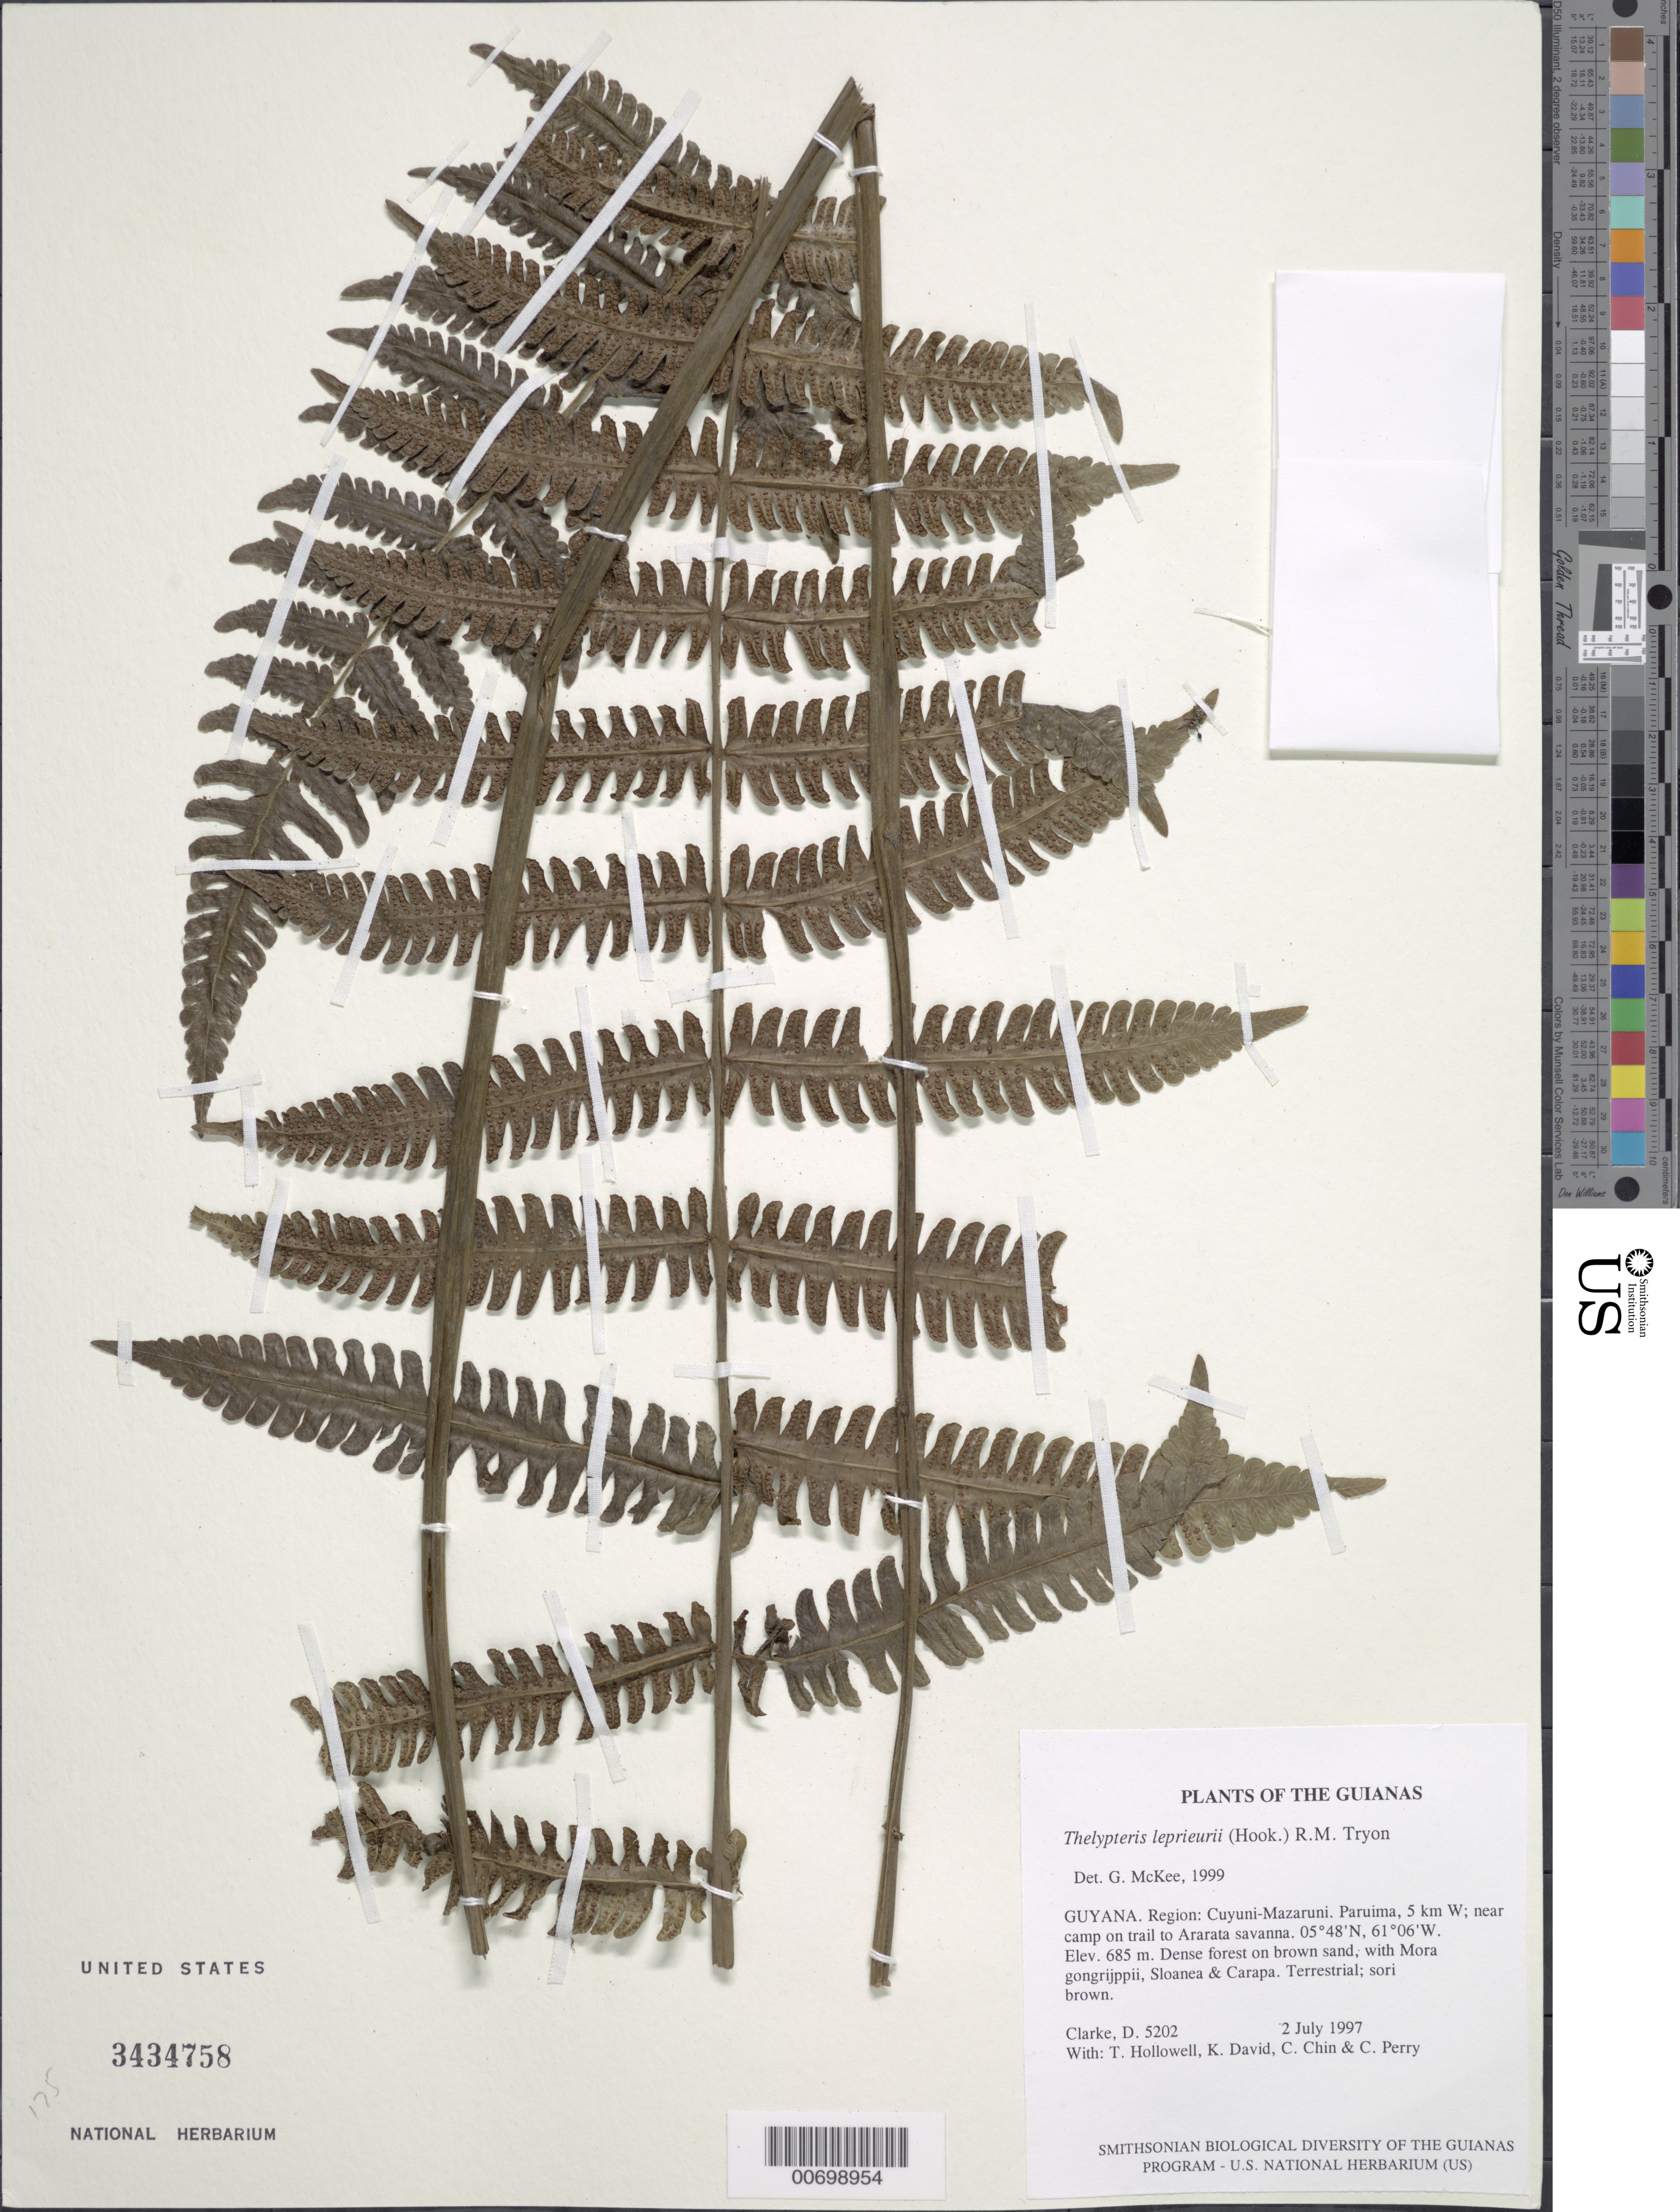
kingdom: Plantae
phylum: Tracheophyta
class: Polypodiopsida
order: Polypodiales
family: Thelypteridaceae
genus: Steiropteris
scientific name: Steiropteris leprieurii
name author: (Hook. f.) Pic. Serm.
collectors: H. D. Clarke, T. Hollowell, K. David, C. Chin & C. Perry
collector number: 5202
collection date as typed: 2 July 1997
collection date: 1997-07-02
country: Guyana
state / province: Cuyuni-Mazaruni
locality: Paruima, 5 km W; near camp on trail to Ararata savanna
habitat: Dense forest on brown sand, with Mora gongrijppii, Sloanea & Carapa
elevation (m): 685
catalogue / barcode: US 3434758